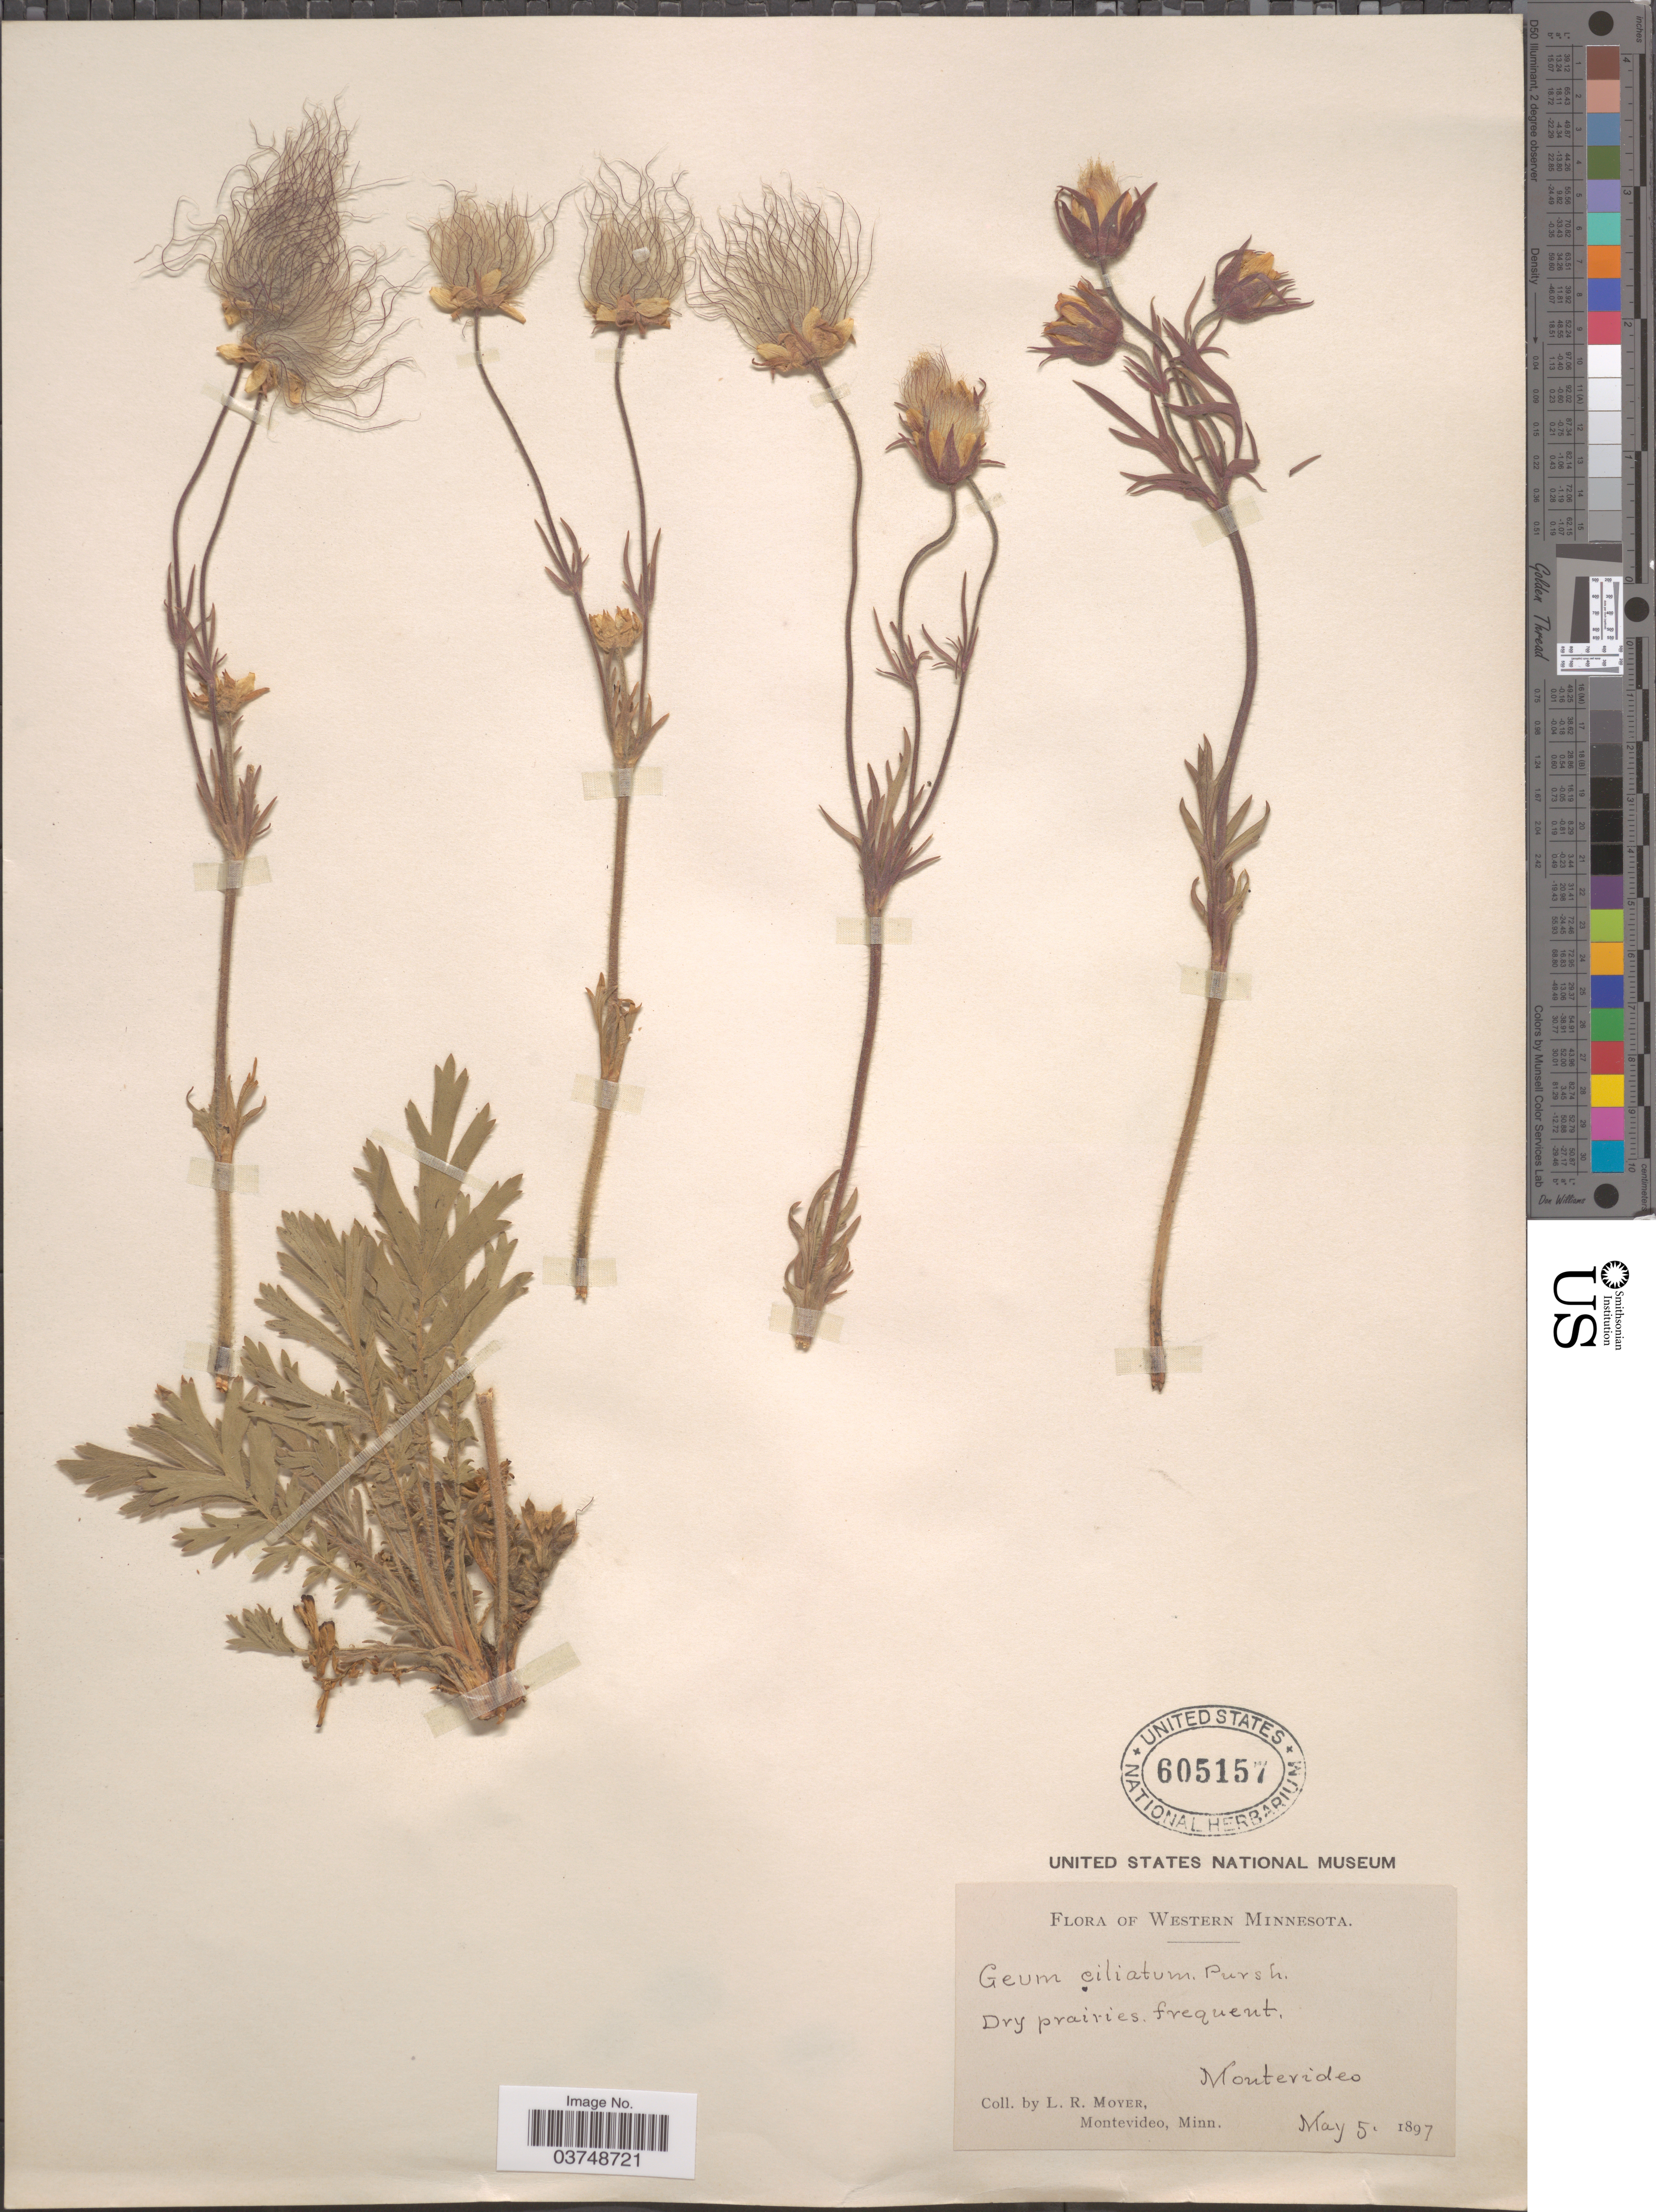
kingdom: Plantae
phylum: Tracheophyta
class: Magnoliopsida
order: Rosales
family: Rosaceae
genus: Geum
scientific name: Geum triflorum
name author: Pursh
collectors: L. Moyer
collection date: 1897-05-05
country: United States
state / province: Minnesota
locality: Western Minnesota. Montevideo.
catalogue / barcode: US 605157